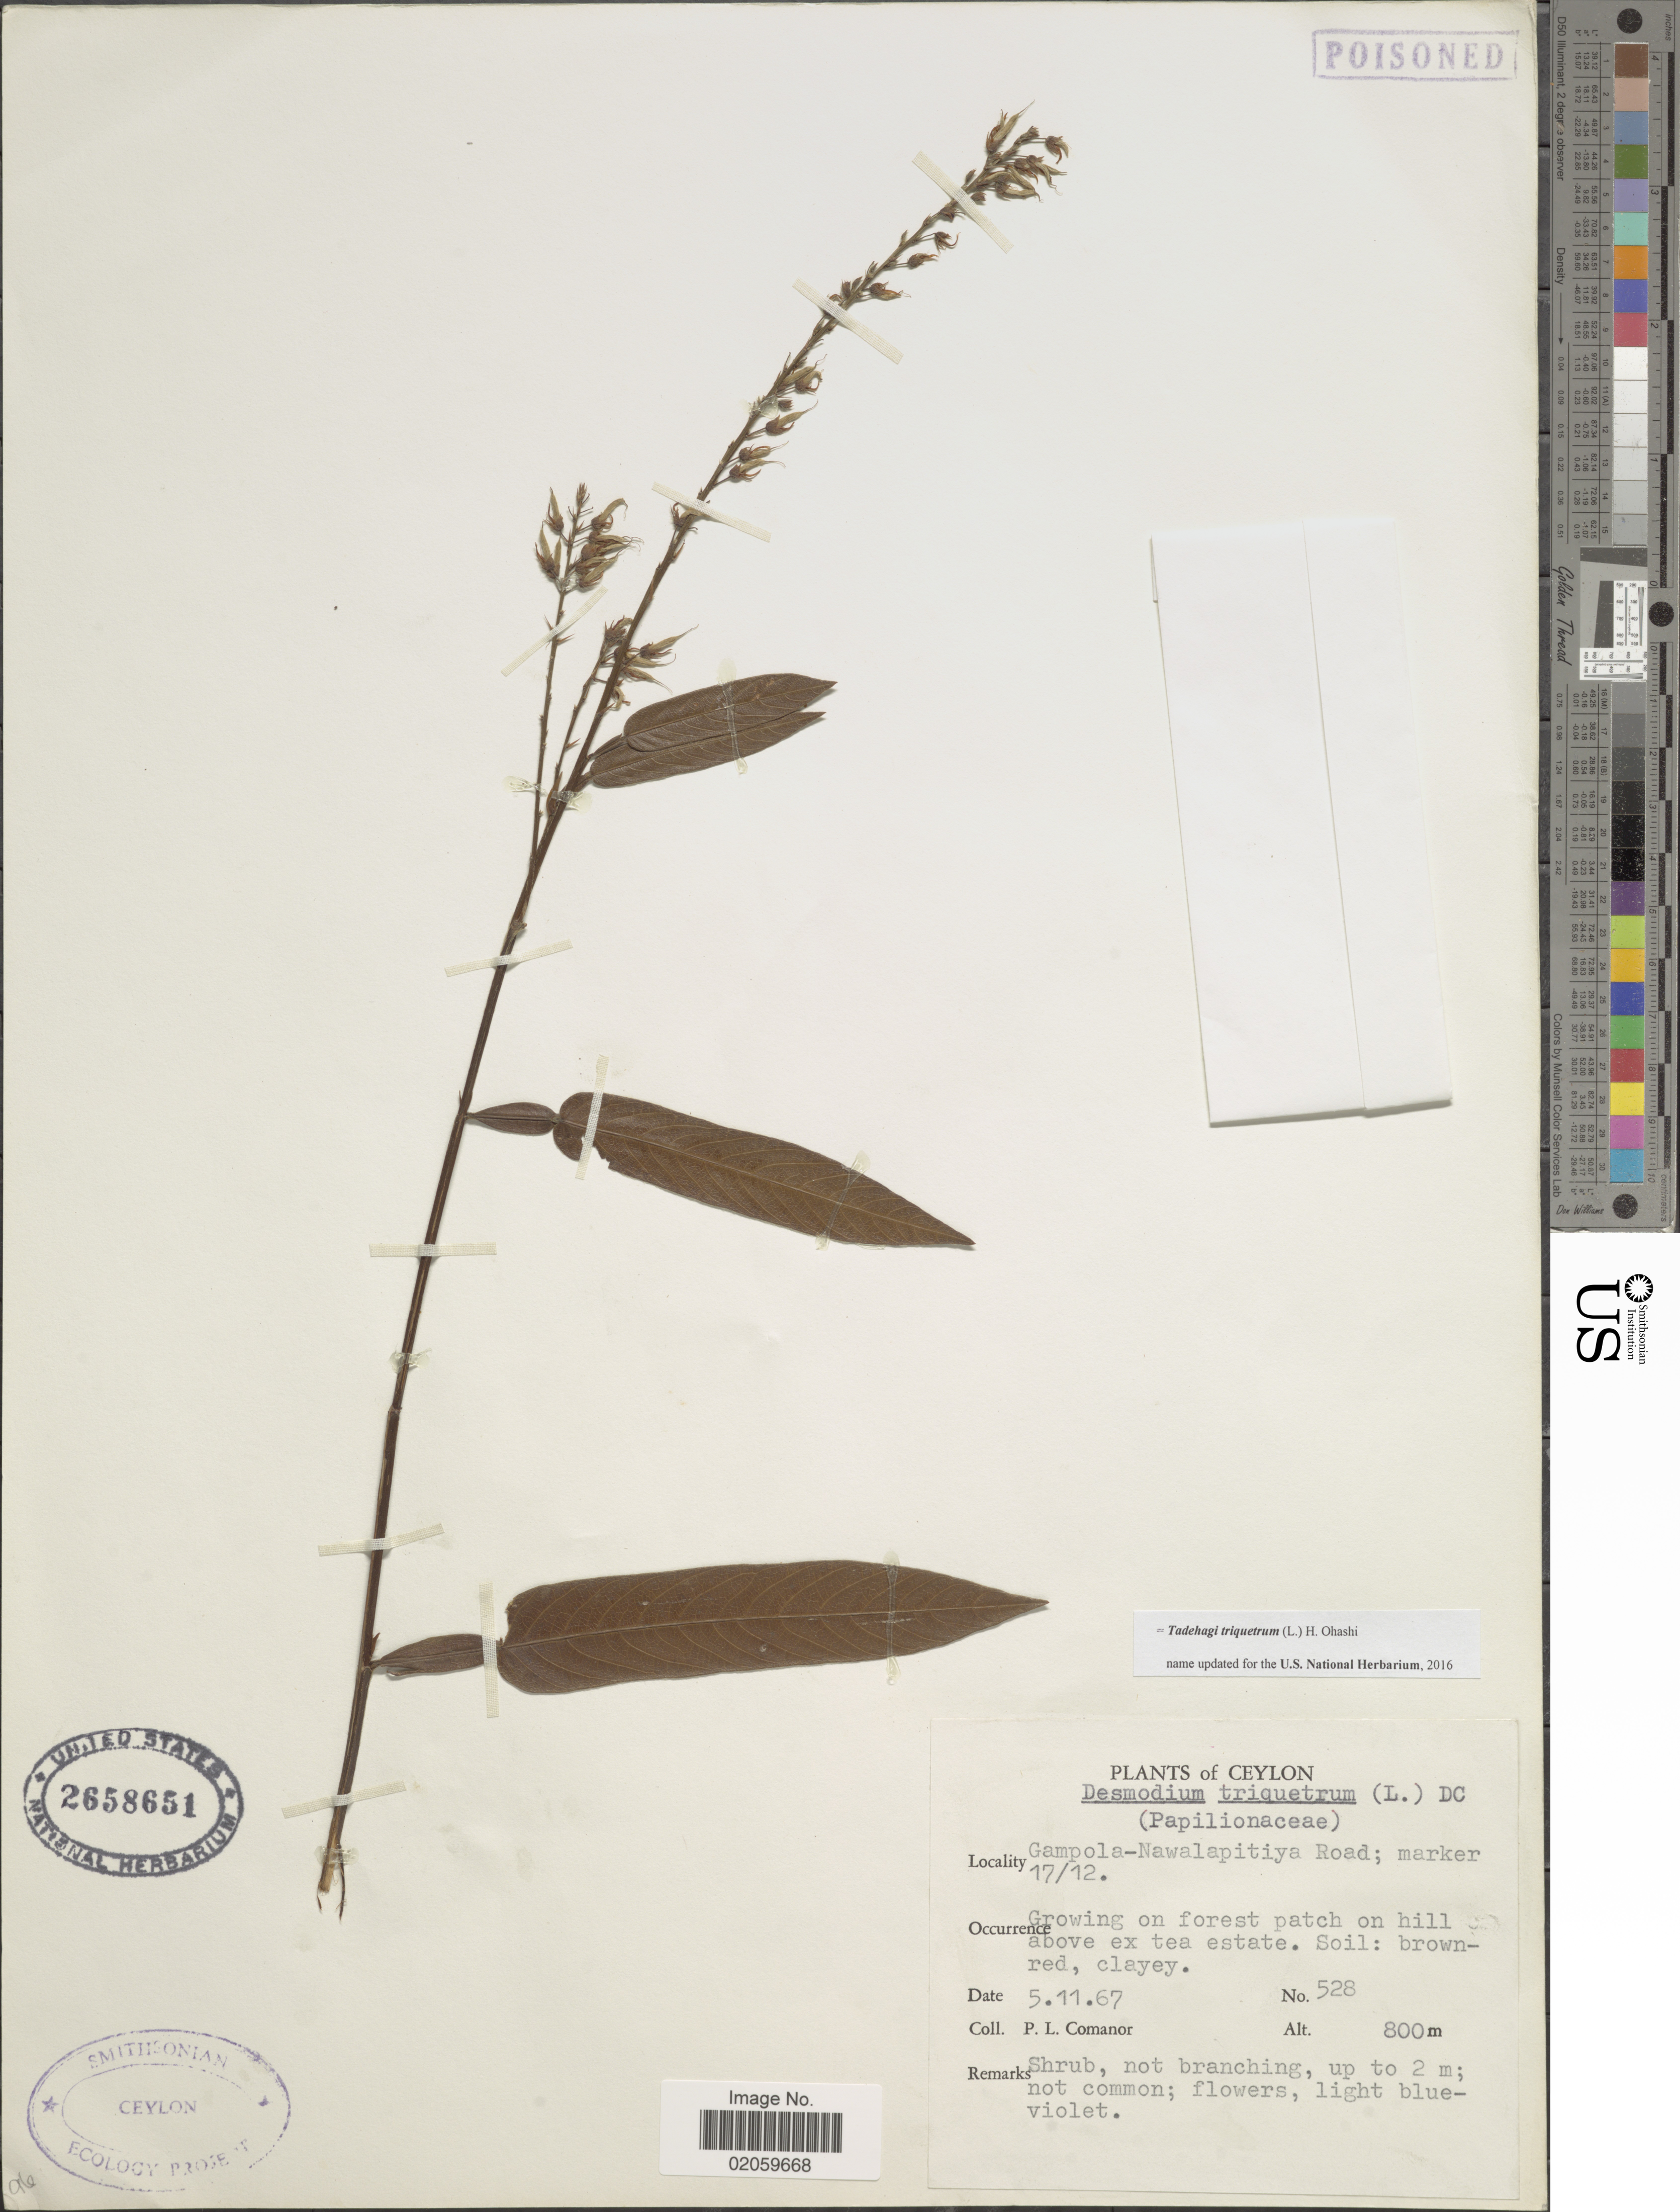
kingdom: Plantae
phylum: Tracheophyta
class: Magnoliopsida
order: Fabales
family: Fabaceae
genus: Tadehagi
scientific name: Tadehagi triquetrum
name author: (L.) H. Ohashi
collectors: P. Comanor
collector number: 528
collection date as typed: Transcribed d/m/y: 5/11/67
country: Sri Lanka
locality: Ceylon, Gampola-Nawalapitiya Road marker 17/12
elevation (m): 800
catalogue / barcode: US 2658651